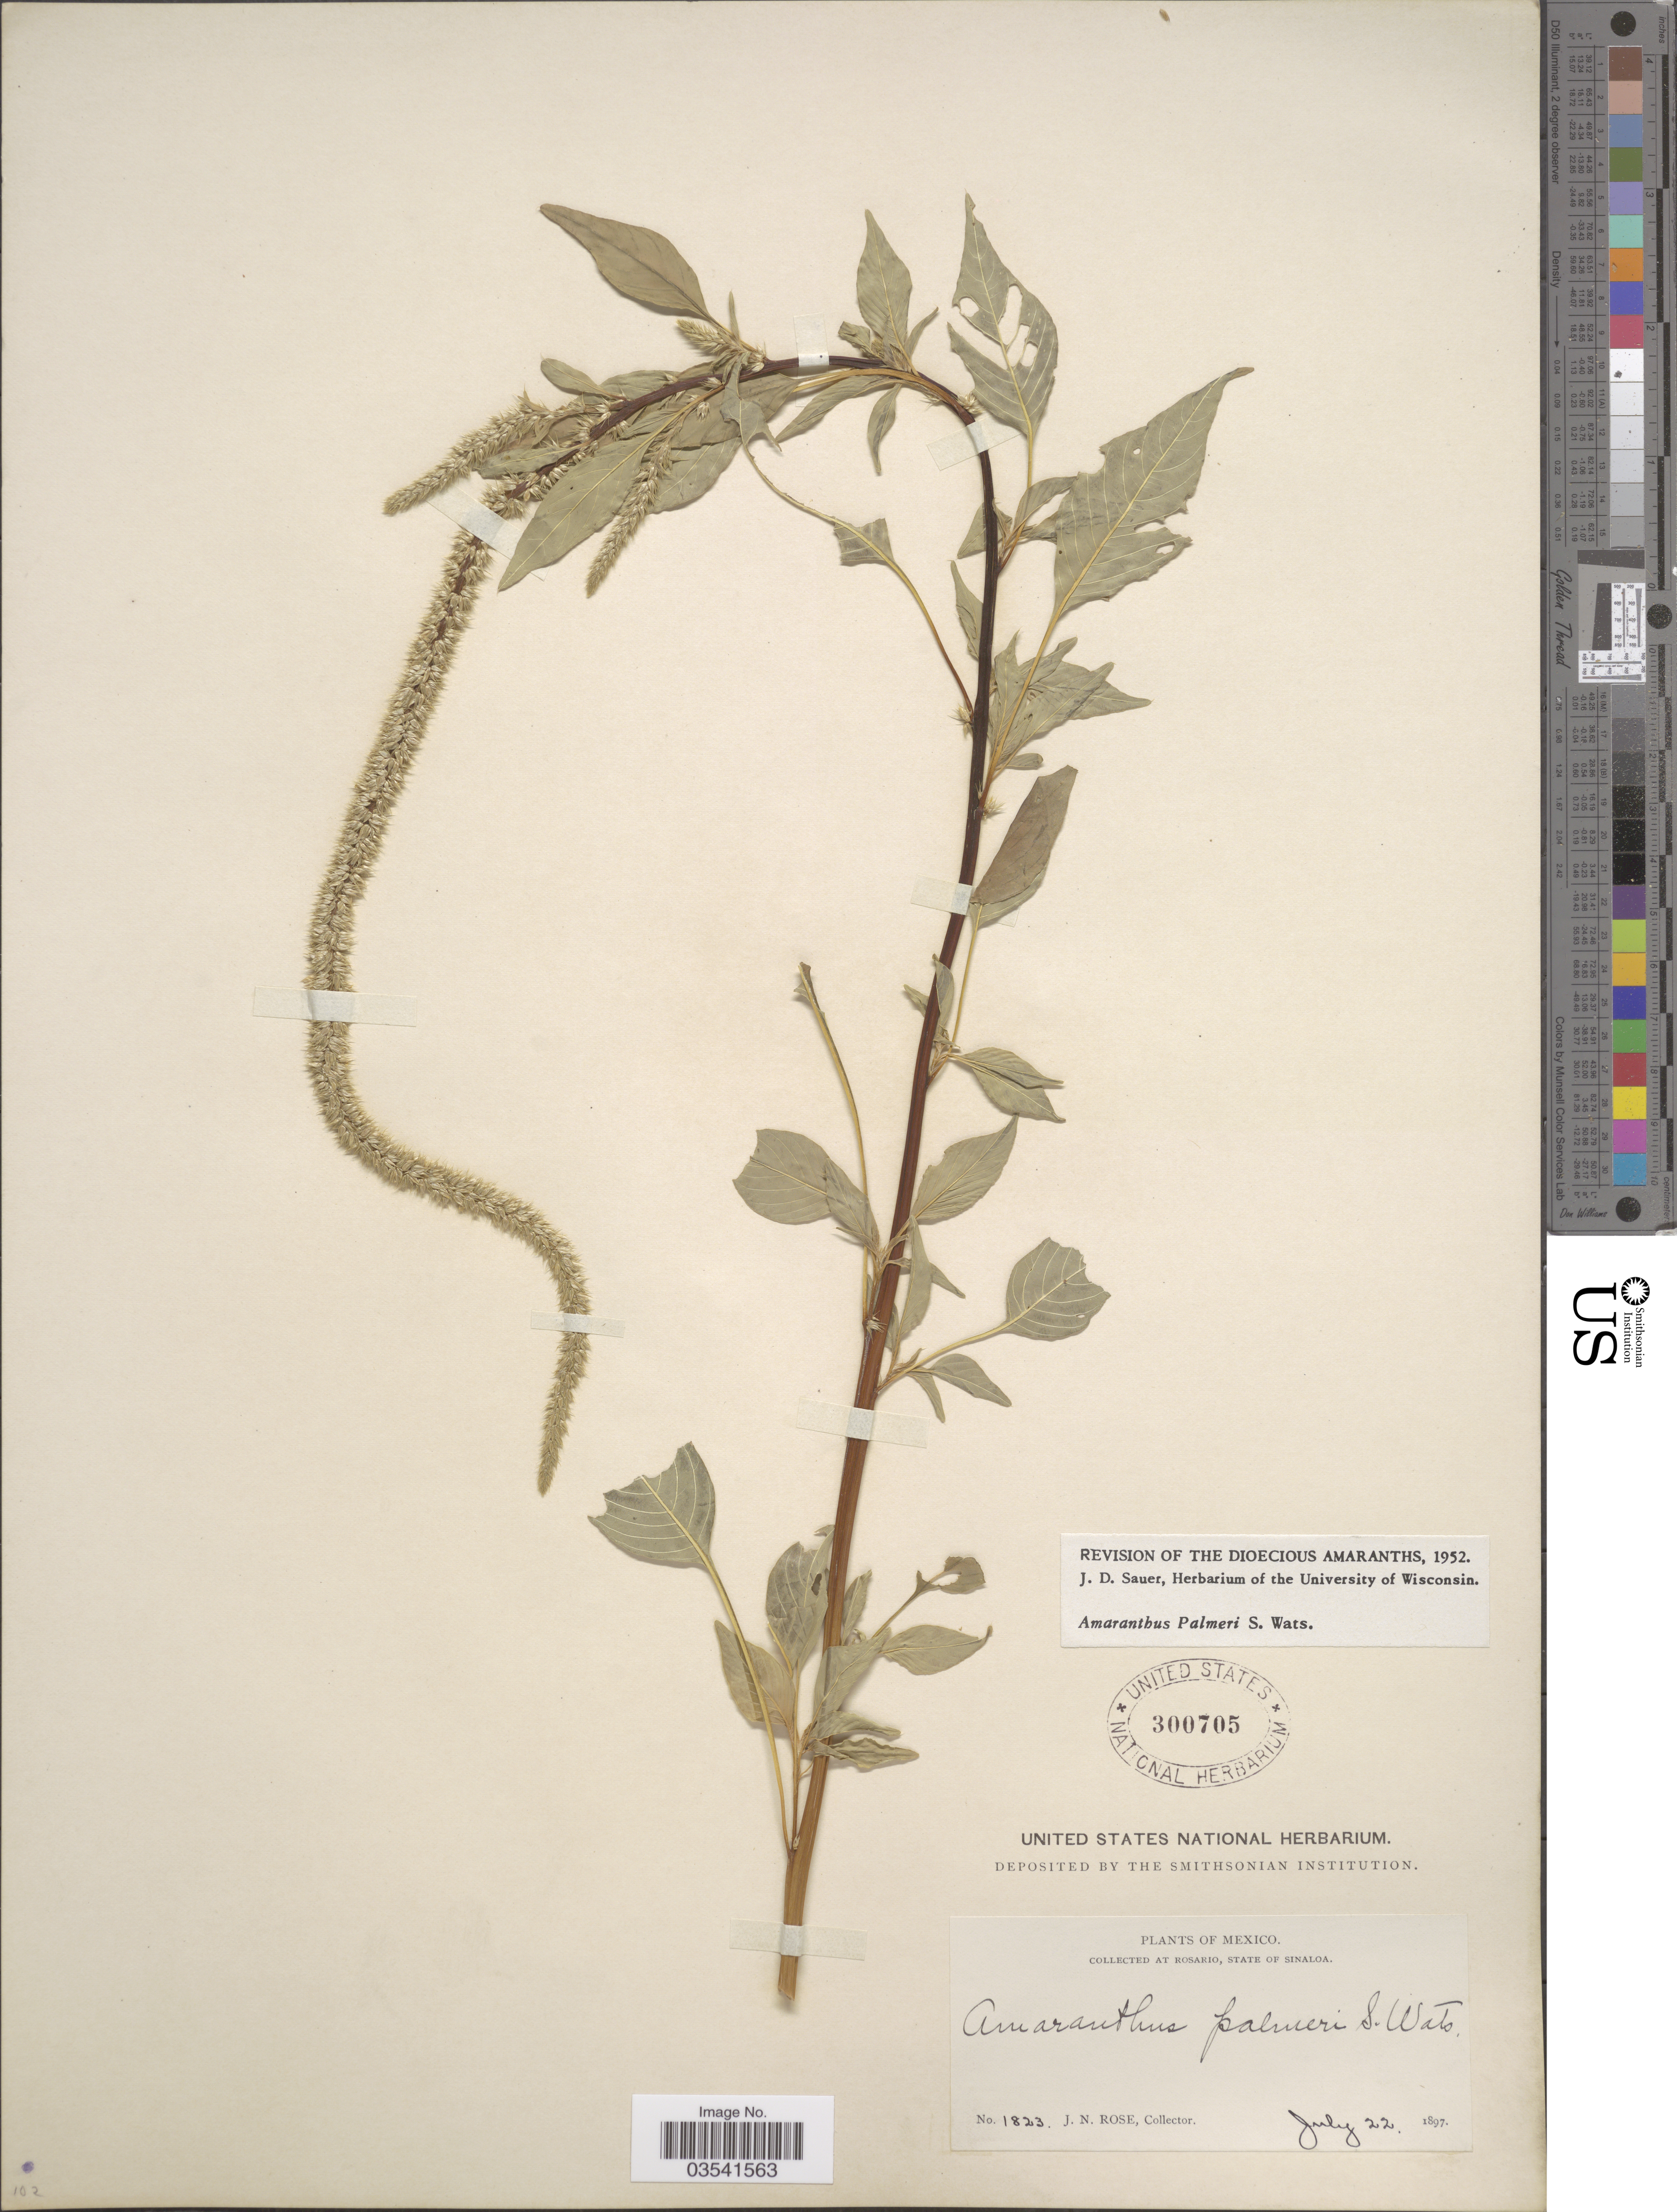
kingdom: Plantae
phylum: Tracheophyta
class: Magnoliopsida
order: Caryophyllales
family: Amaranthaceae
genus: Amaranthus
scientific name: Amaranthus palmeri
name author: S. Watson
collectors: J. N. Rose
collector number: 1823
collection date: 1897-07-22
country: Mexico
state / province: Sinaloa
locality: At Rosario.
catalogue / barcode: US 300705